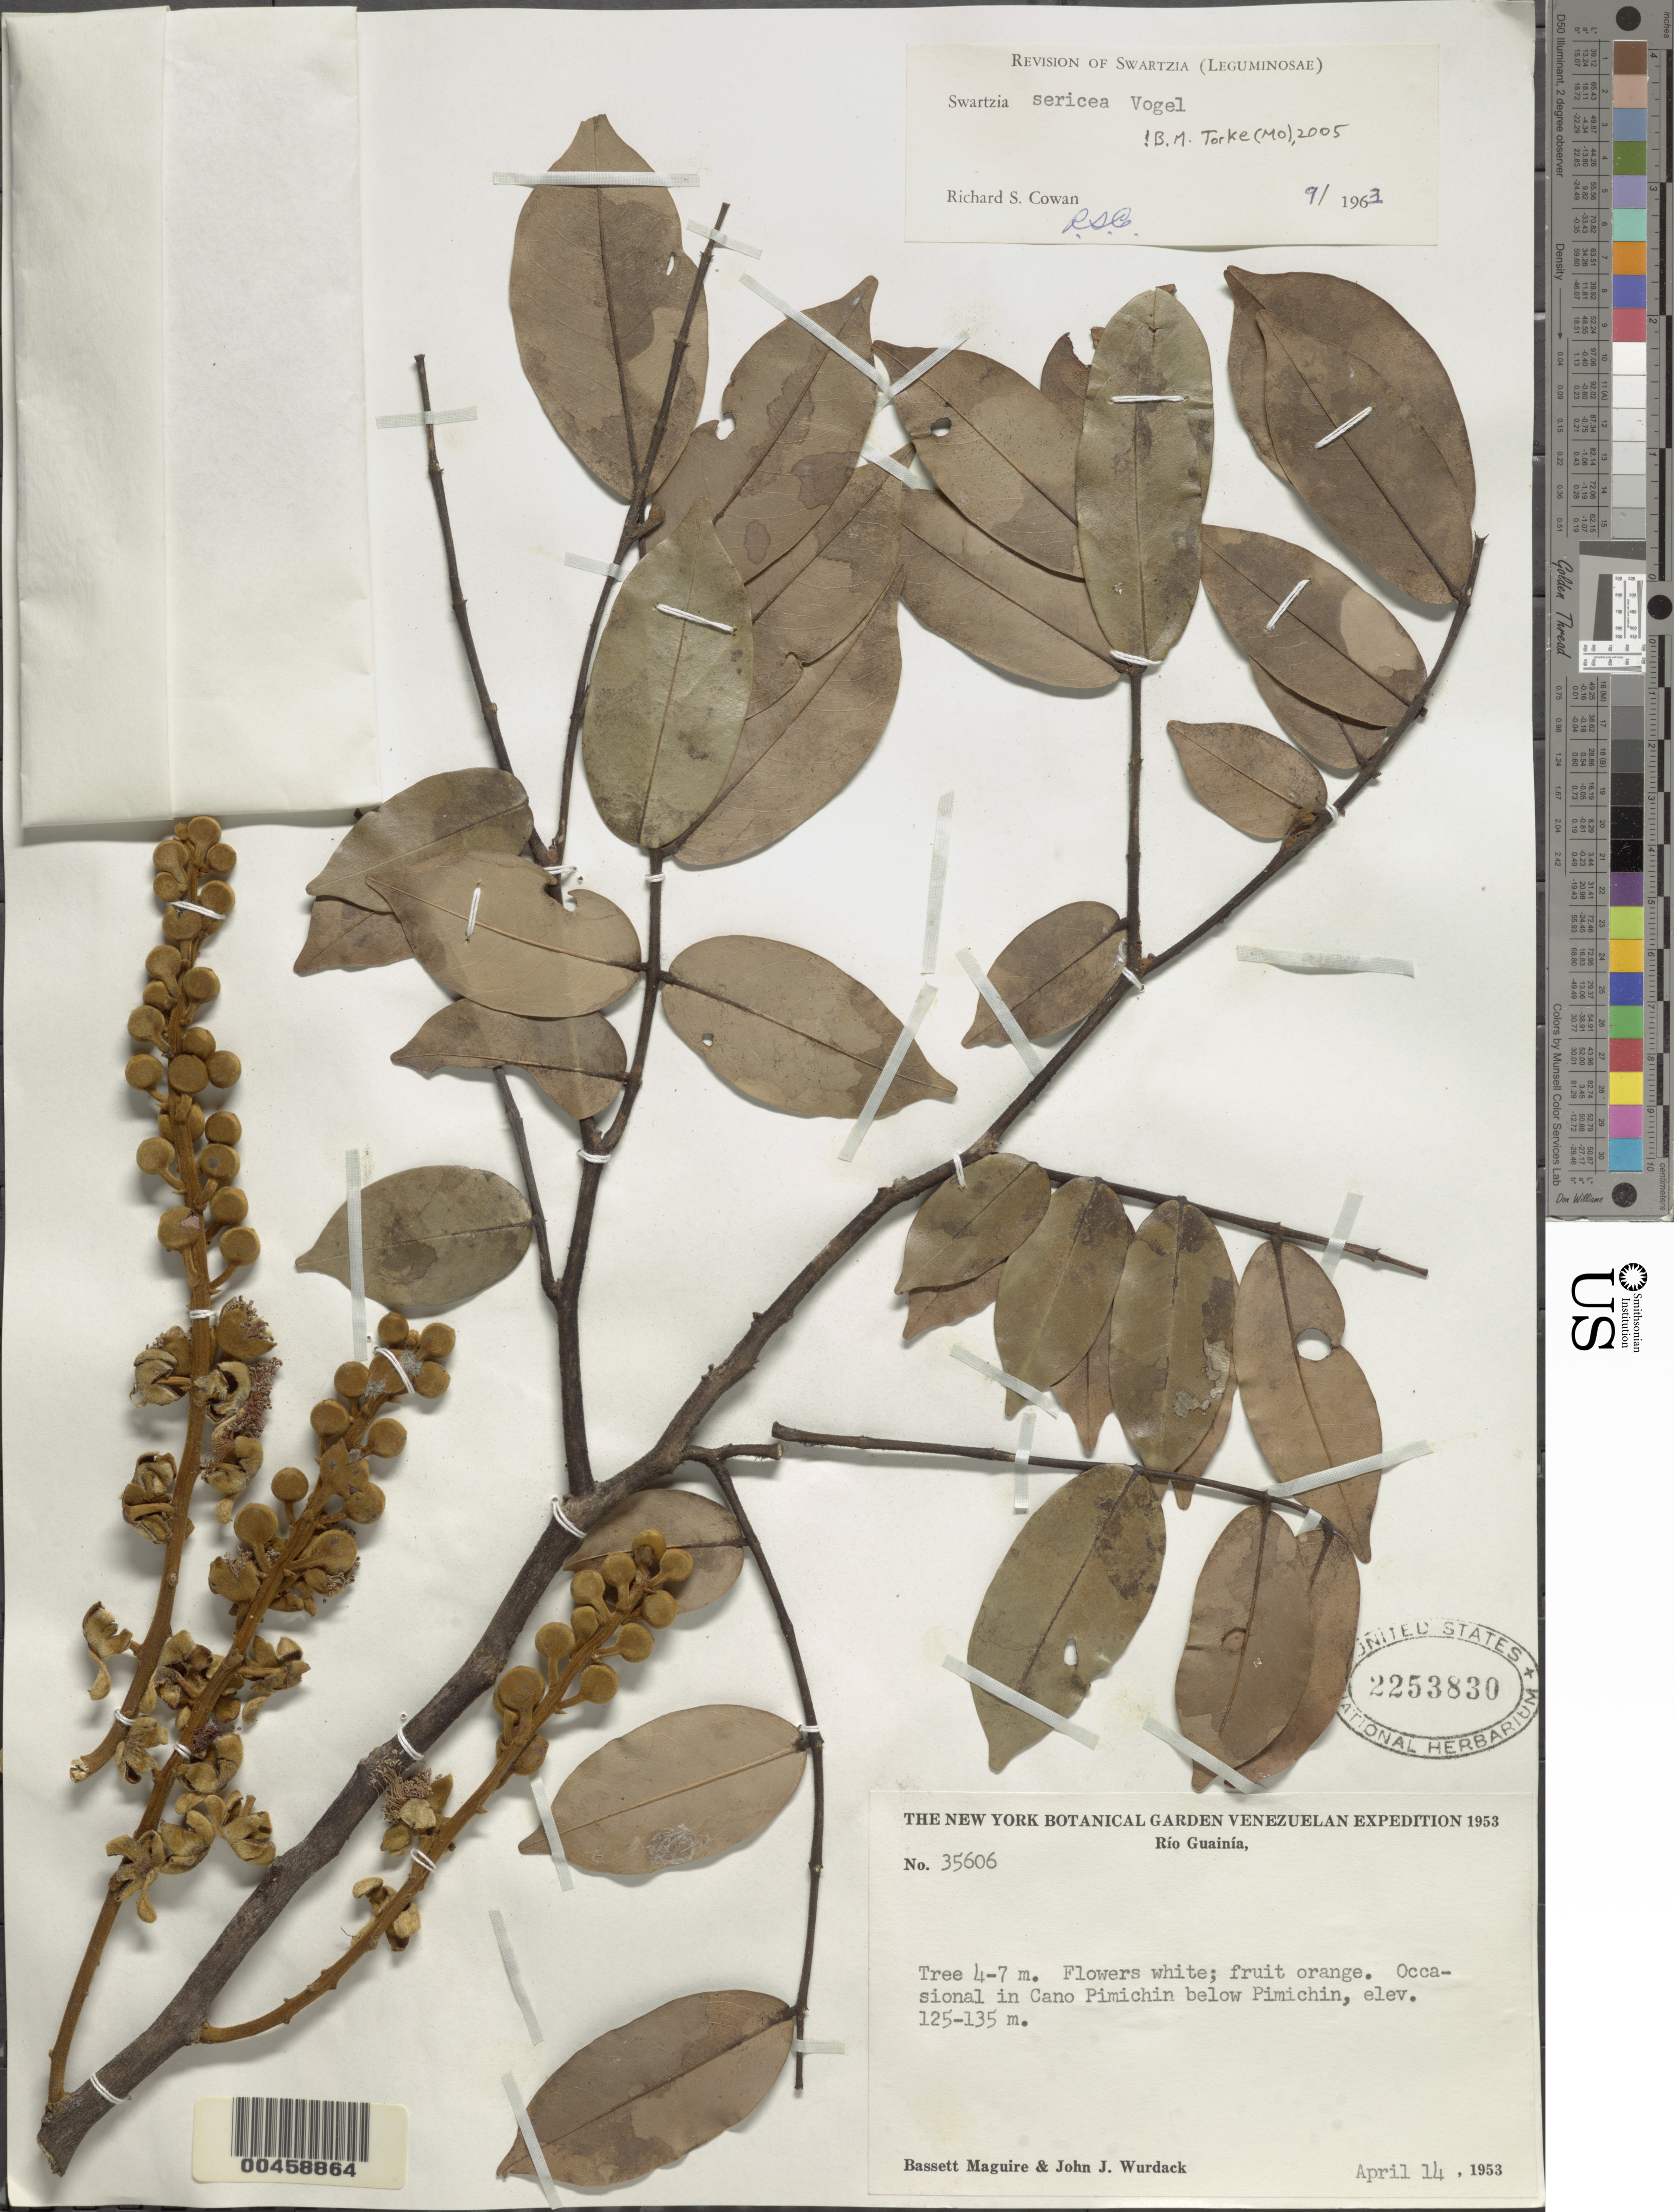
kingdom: Plantae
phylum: Tracheophyta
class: Magnoliopsida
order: Fabales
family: Fabaceae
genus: Swartzia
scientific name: Swartzia sericea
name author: Vogel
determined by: Cowan, R. S.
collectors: B. Maguire & J. J. Wurdack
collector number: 35606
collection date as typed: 14 Apr 1953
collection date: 1953-04-14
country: Venezuela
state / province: Amazonas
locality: Pimichin, below; in cano pimichin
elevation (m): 125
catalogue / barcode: US 2253830